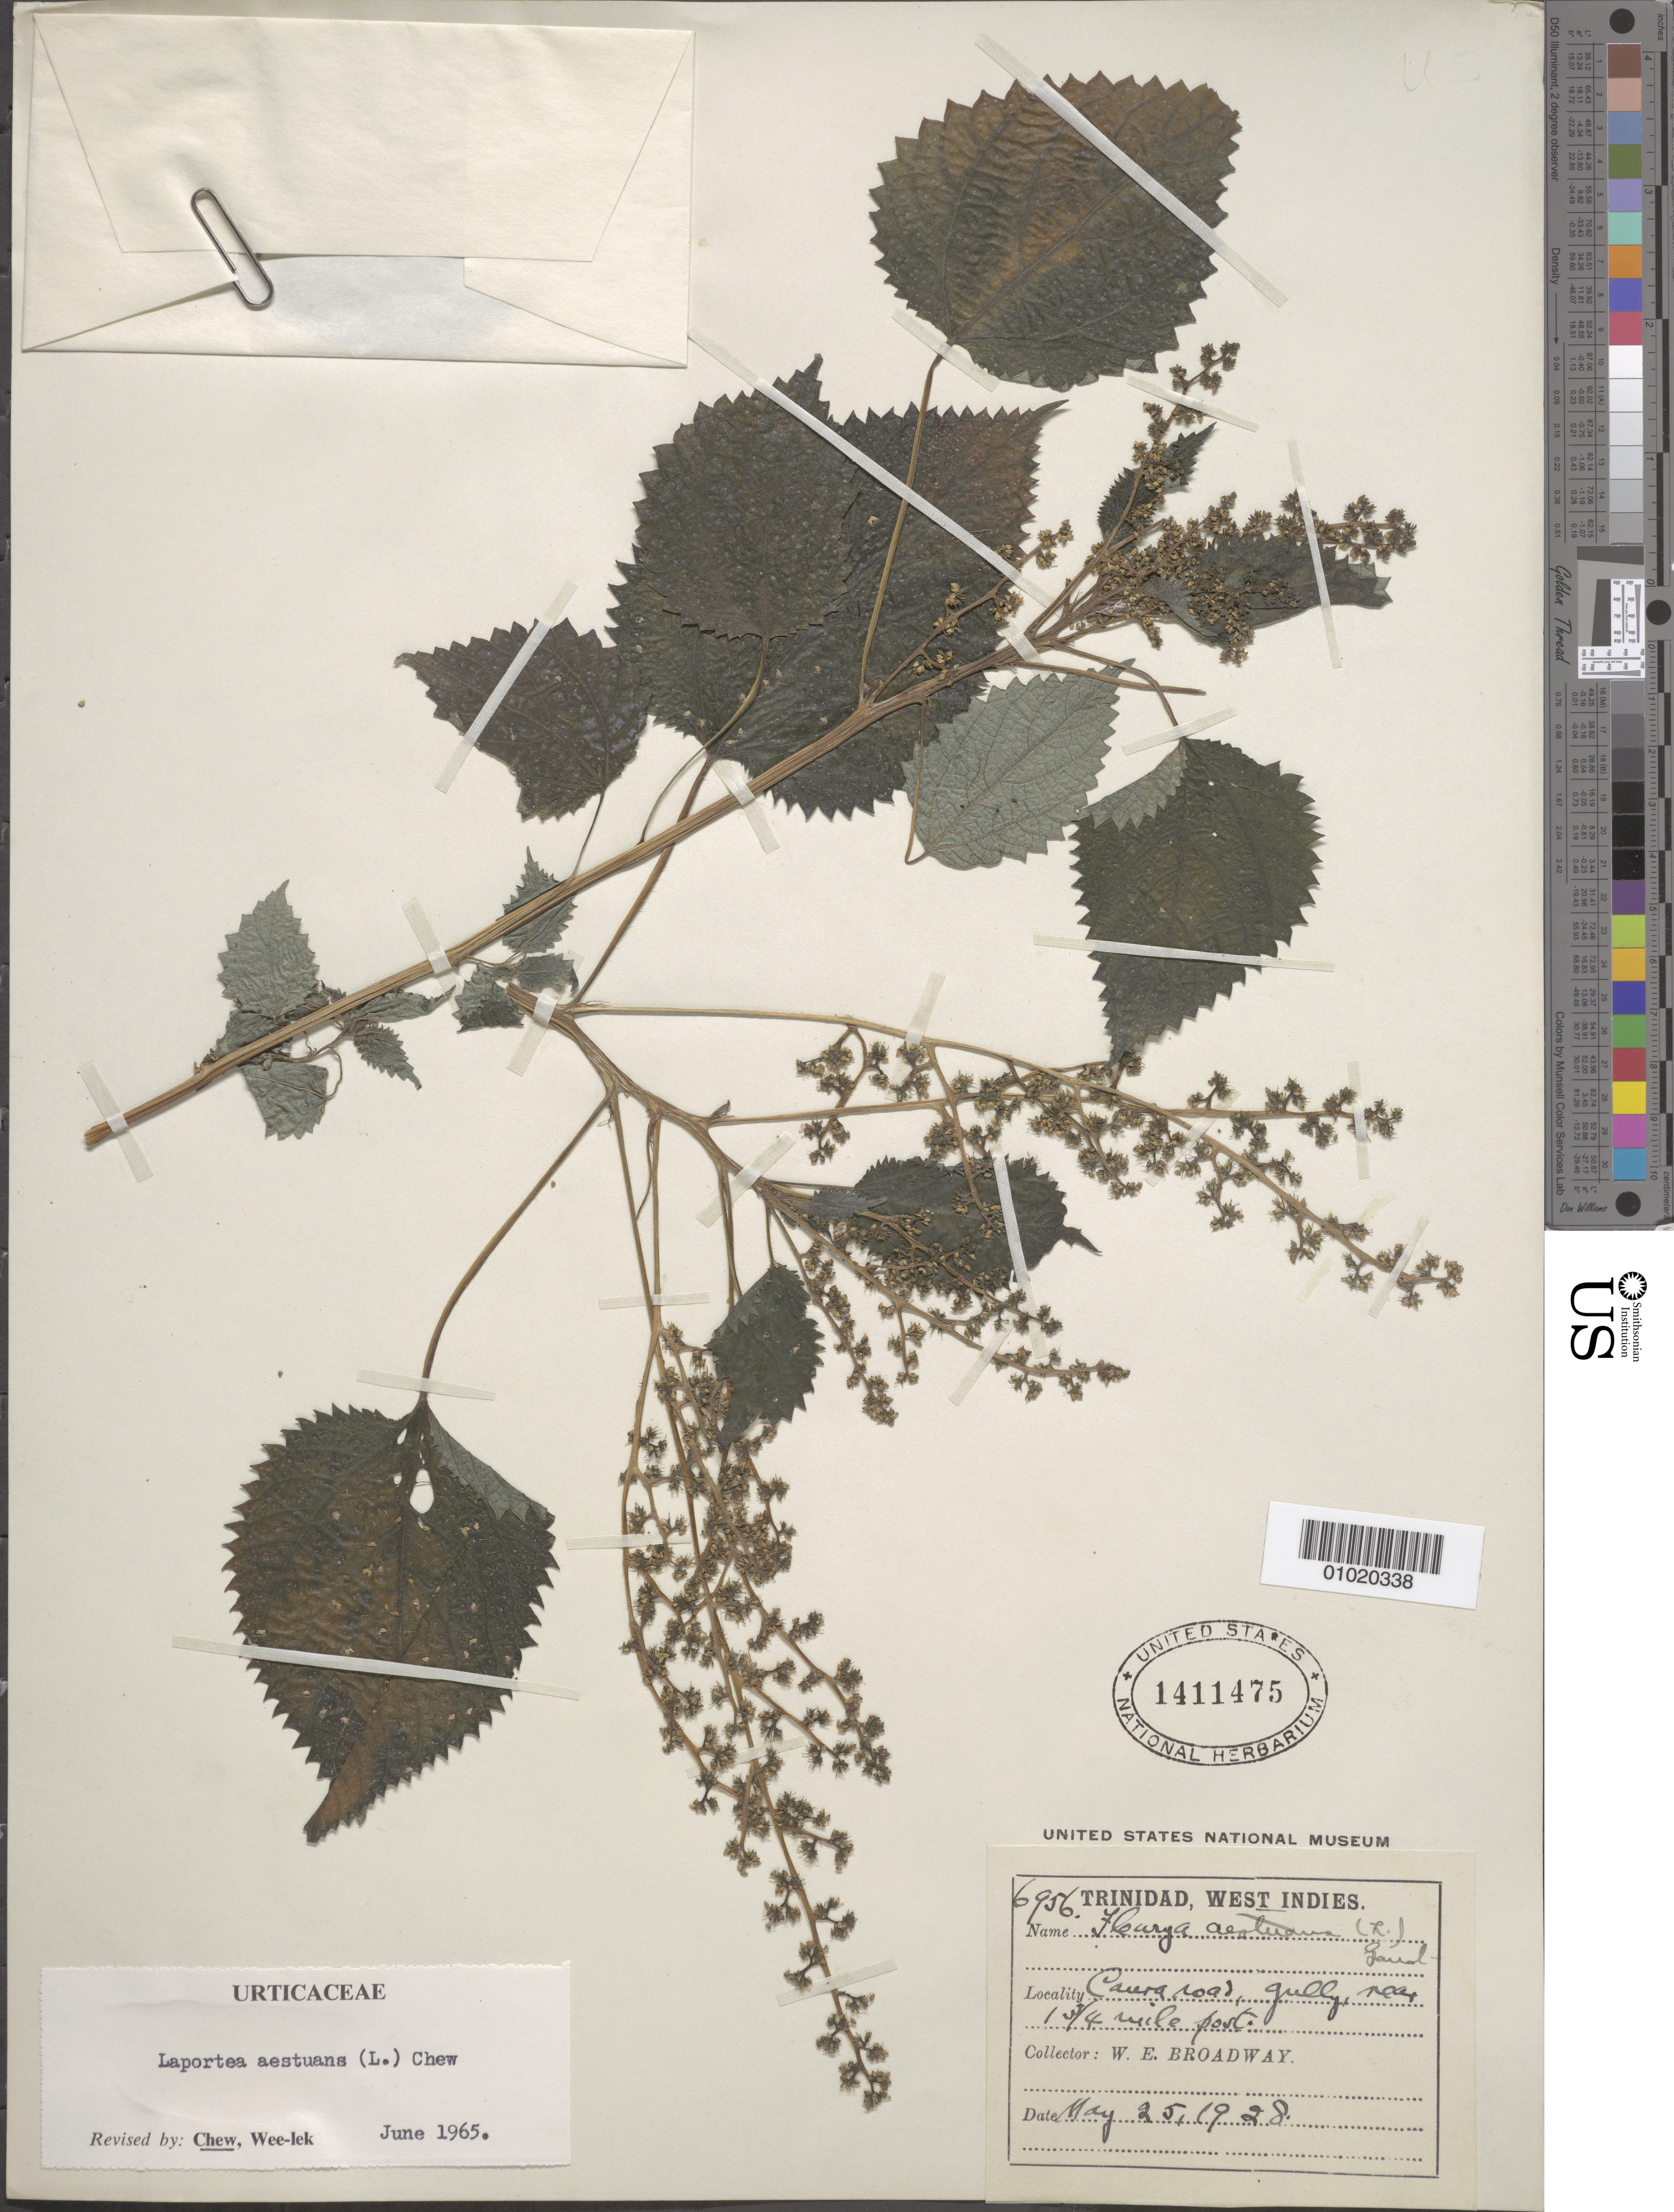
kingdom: Plantae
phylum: Tracheophyta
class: Magnoliopsida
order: Rosales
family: Urticaceae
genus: Laportea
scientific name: Laportea aestuans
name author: (L.) Chew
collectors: W. E. Broadway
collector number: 6956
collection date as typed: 25 May 1928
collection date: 1928-05-25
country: Trinidad and Tobago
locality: Cauraroas, gully near 1 3/4 mile post.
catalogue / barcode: US 1411475